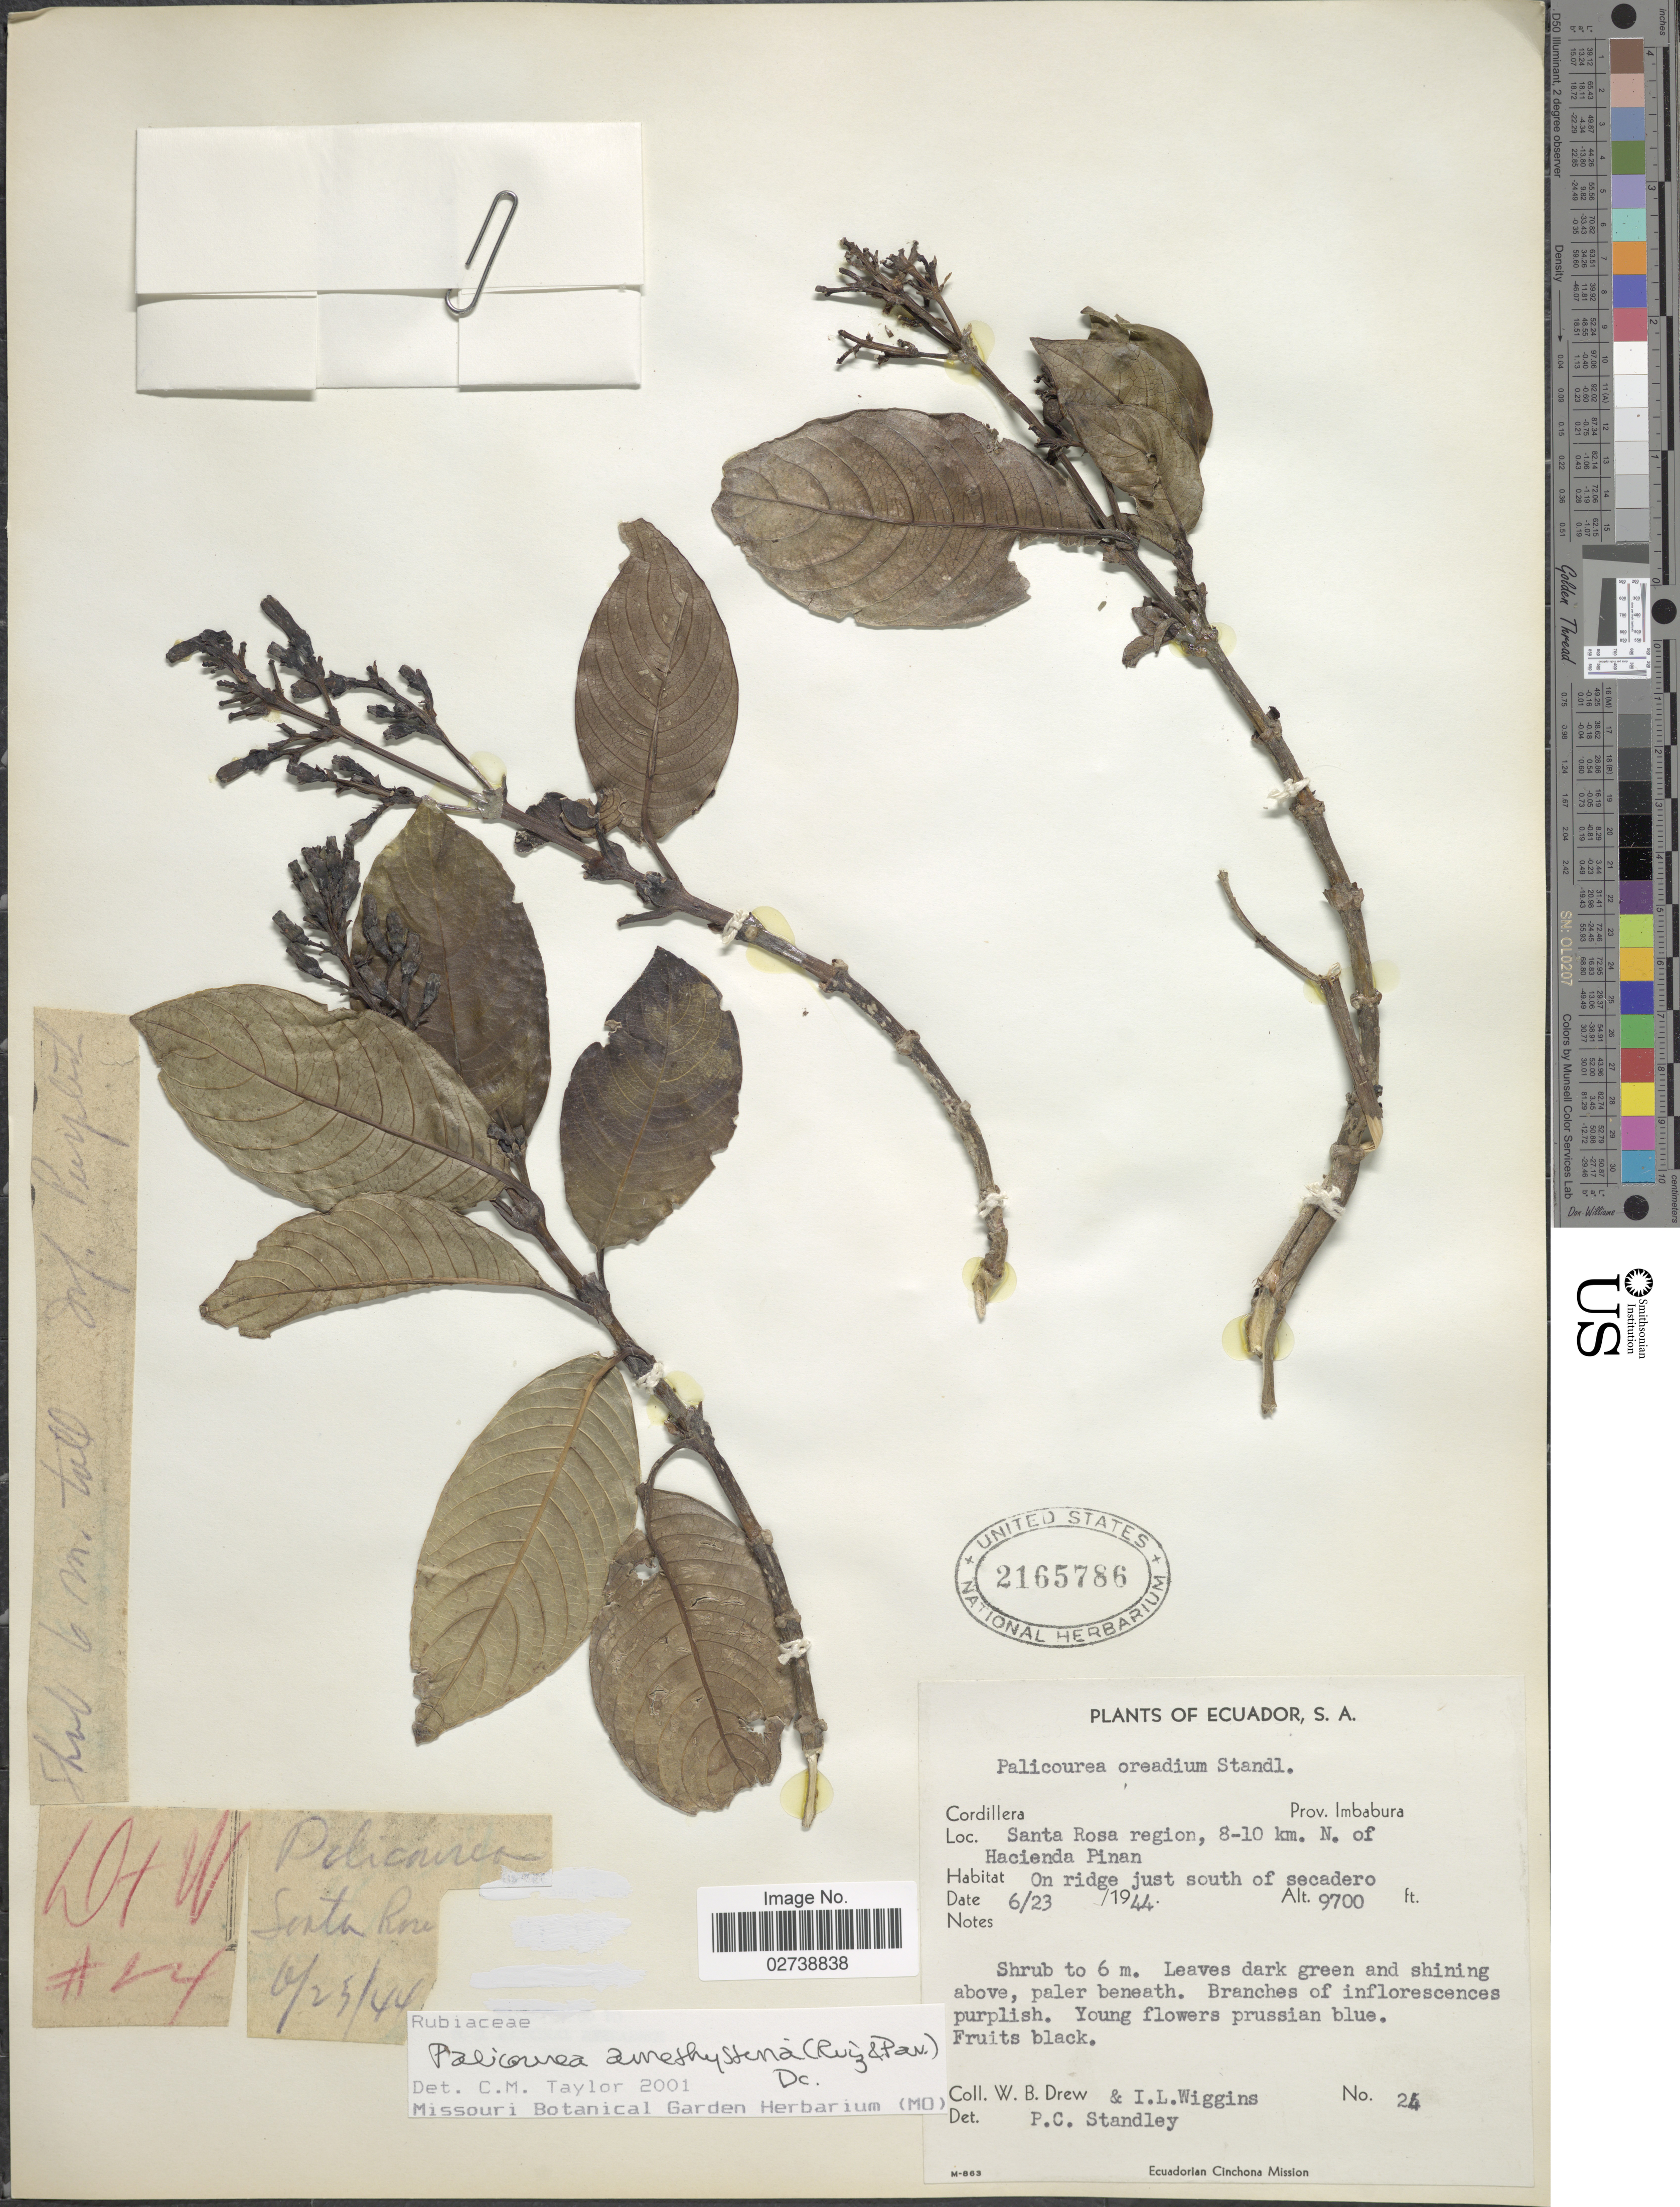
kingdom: Plantae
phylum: Tracheophyta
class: Magnoliopsida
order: Gentianales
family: Rubiaceae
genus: Palicourea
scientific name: Palicourea amethystina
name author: (Ruiz & Pav.) DC.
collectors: W. B. Drew & I. L. Wiggins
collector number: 24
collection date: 1944-06-23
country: Ecuador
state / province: Imbabura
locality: Cordillera, Santa Rosa region, 8-10 km N of Hacienda Pinan, On ridge just south of secadero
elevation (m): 2957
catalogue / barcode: US 2165786